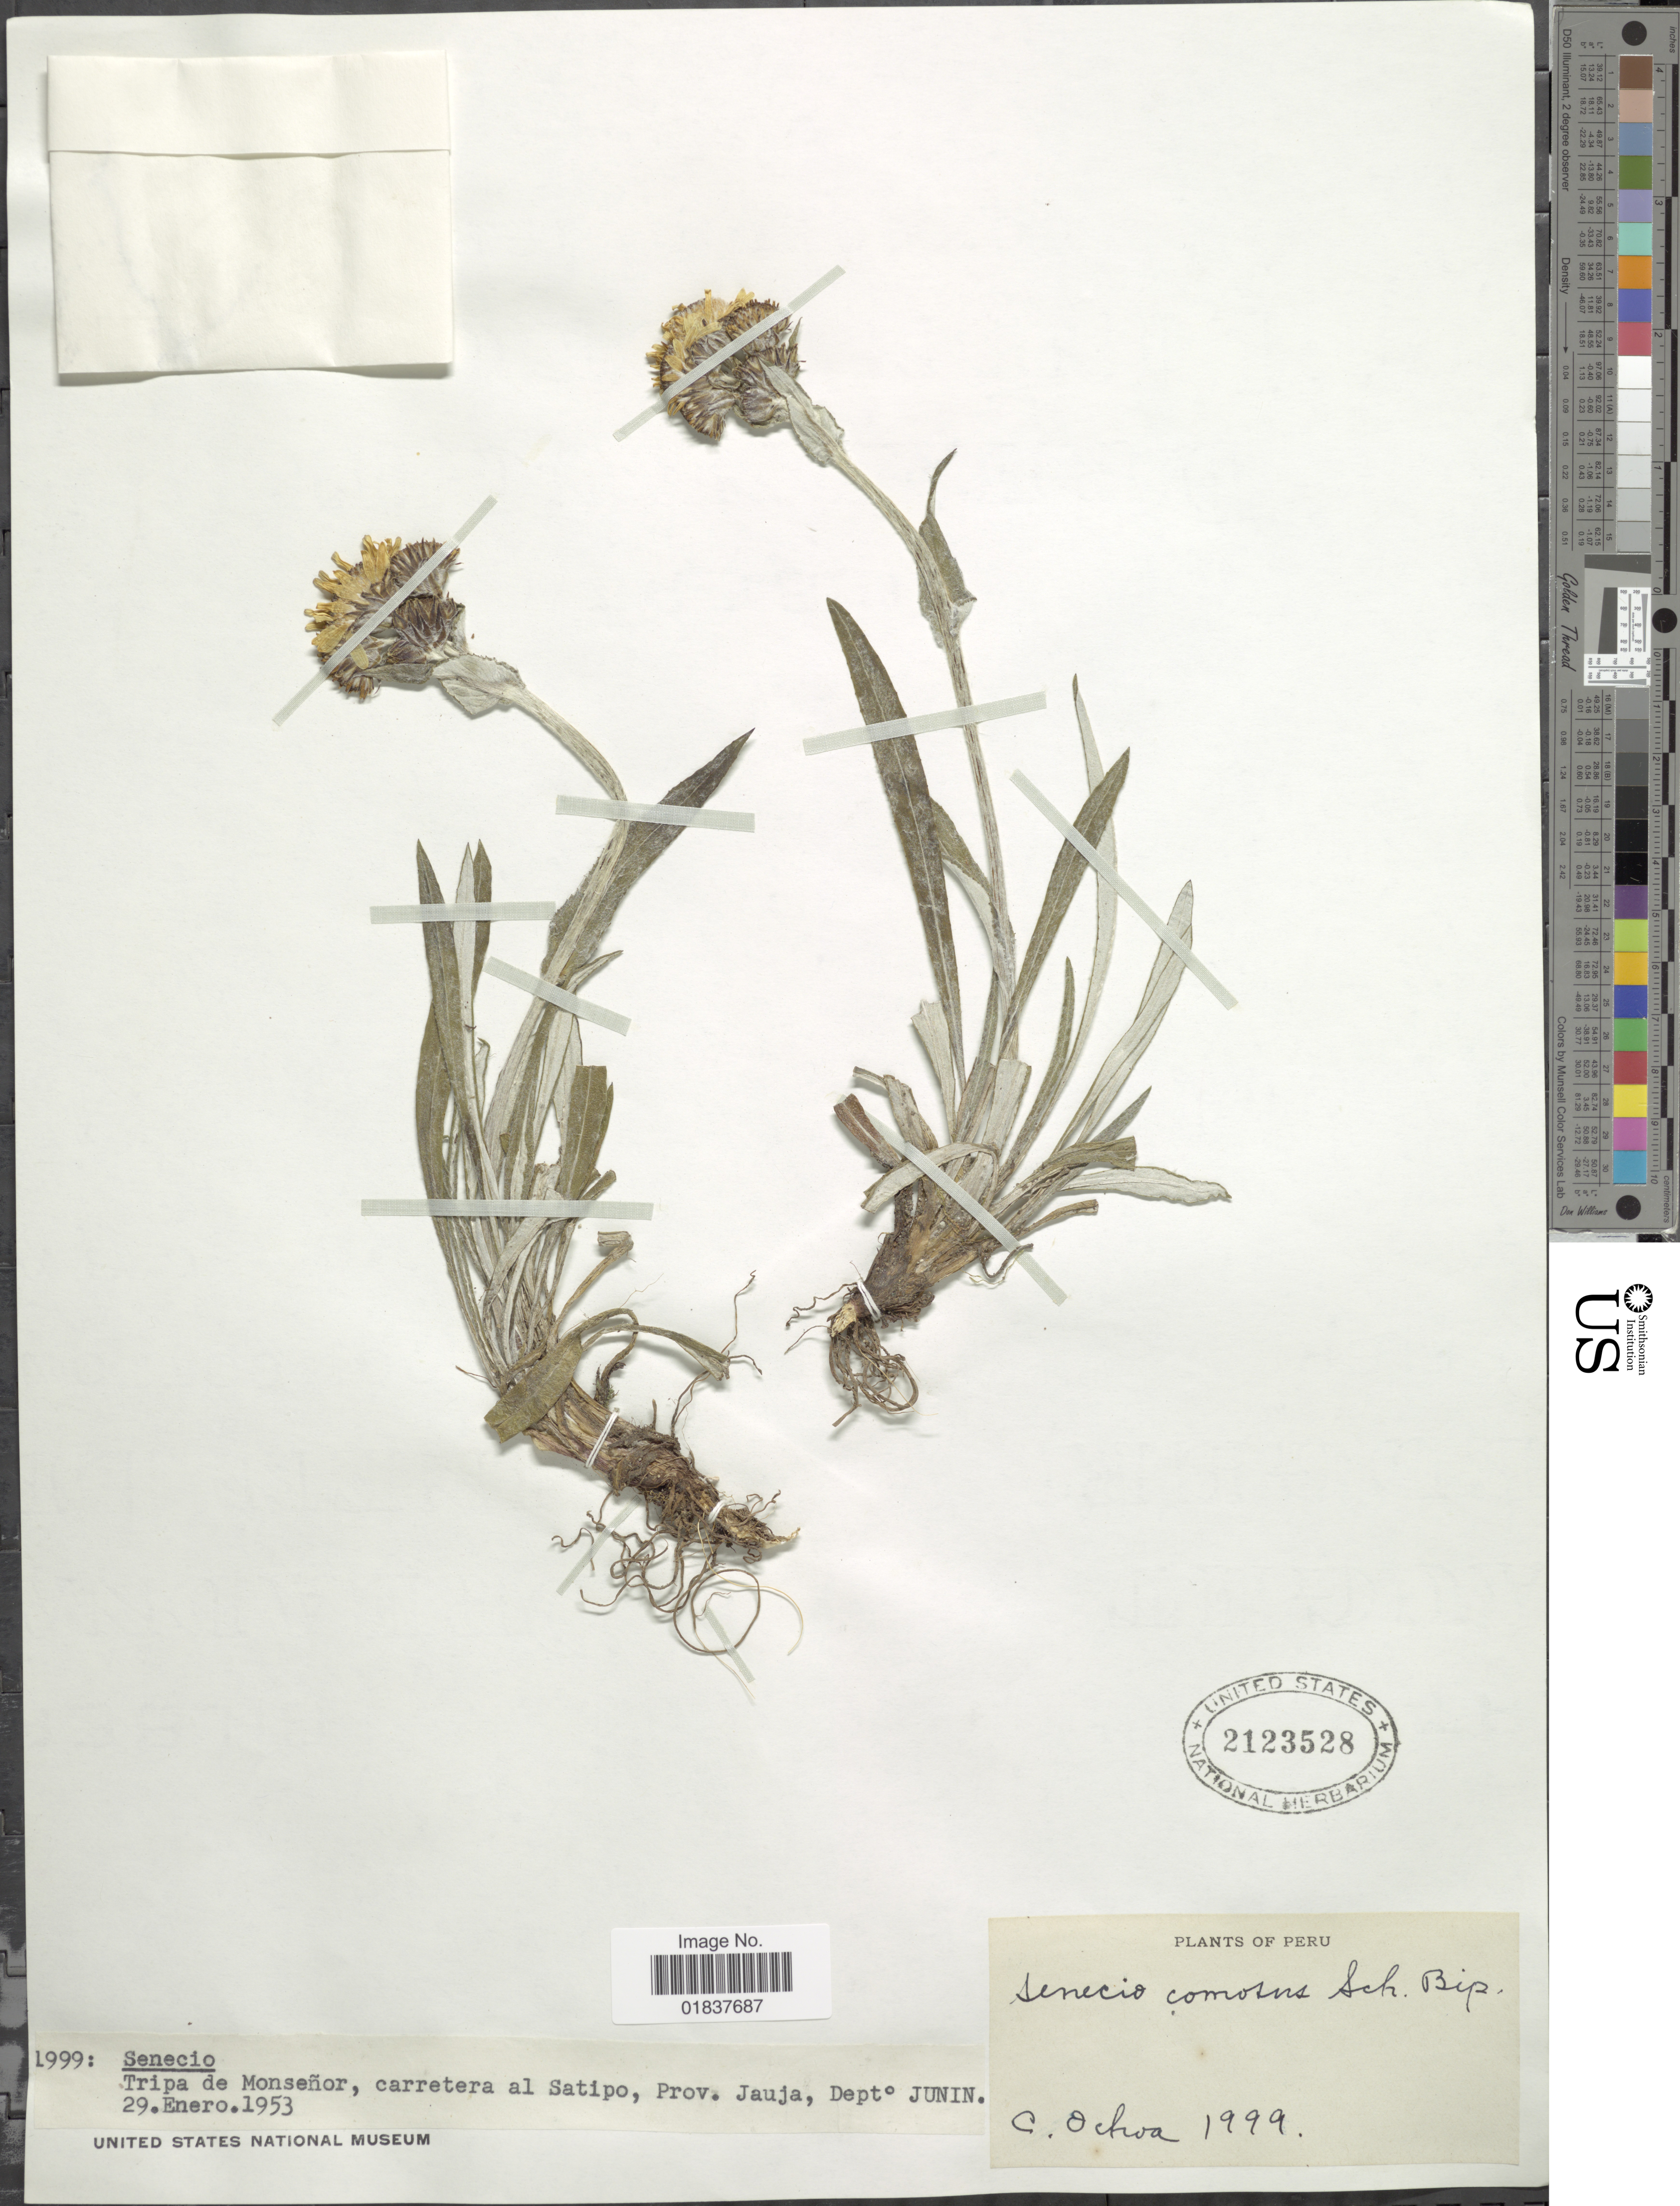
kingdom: Plantae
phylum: Tracheophyta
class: Magnoliopsida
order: Asterales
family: Asteraceae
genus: Senecio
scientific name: Senecio comosus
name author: Sch. Bip.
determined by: Salomon, Luciana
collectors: C. Ochoa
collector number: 1999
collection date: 1953-01-29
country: Peru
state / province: Junín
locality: Tripa de Monsenor, carretera al Satipo, Prov. Jauja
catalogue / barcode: US 2123528